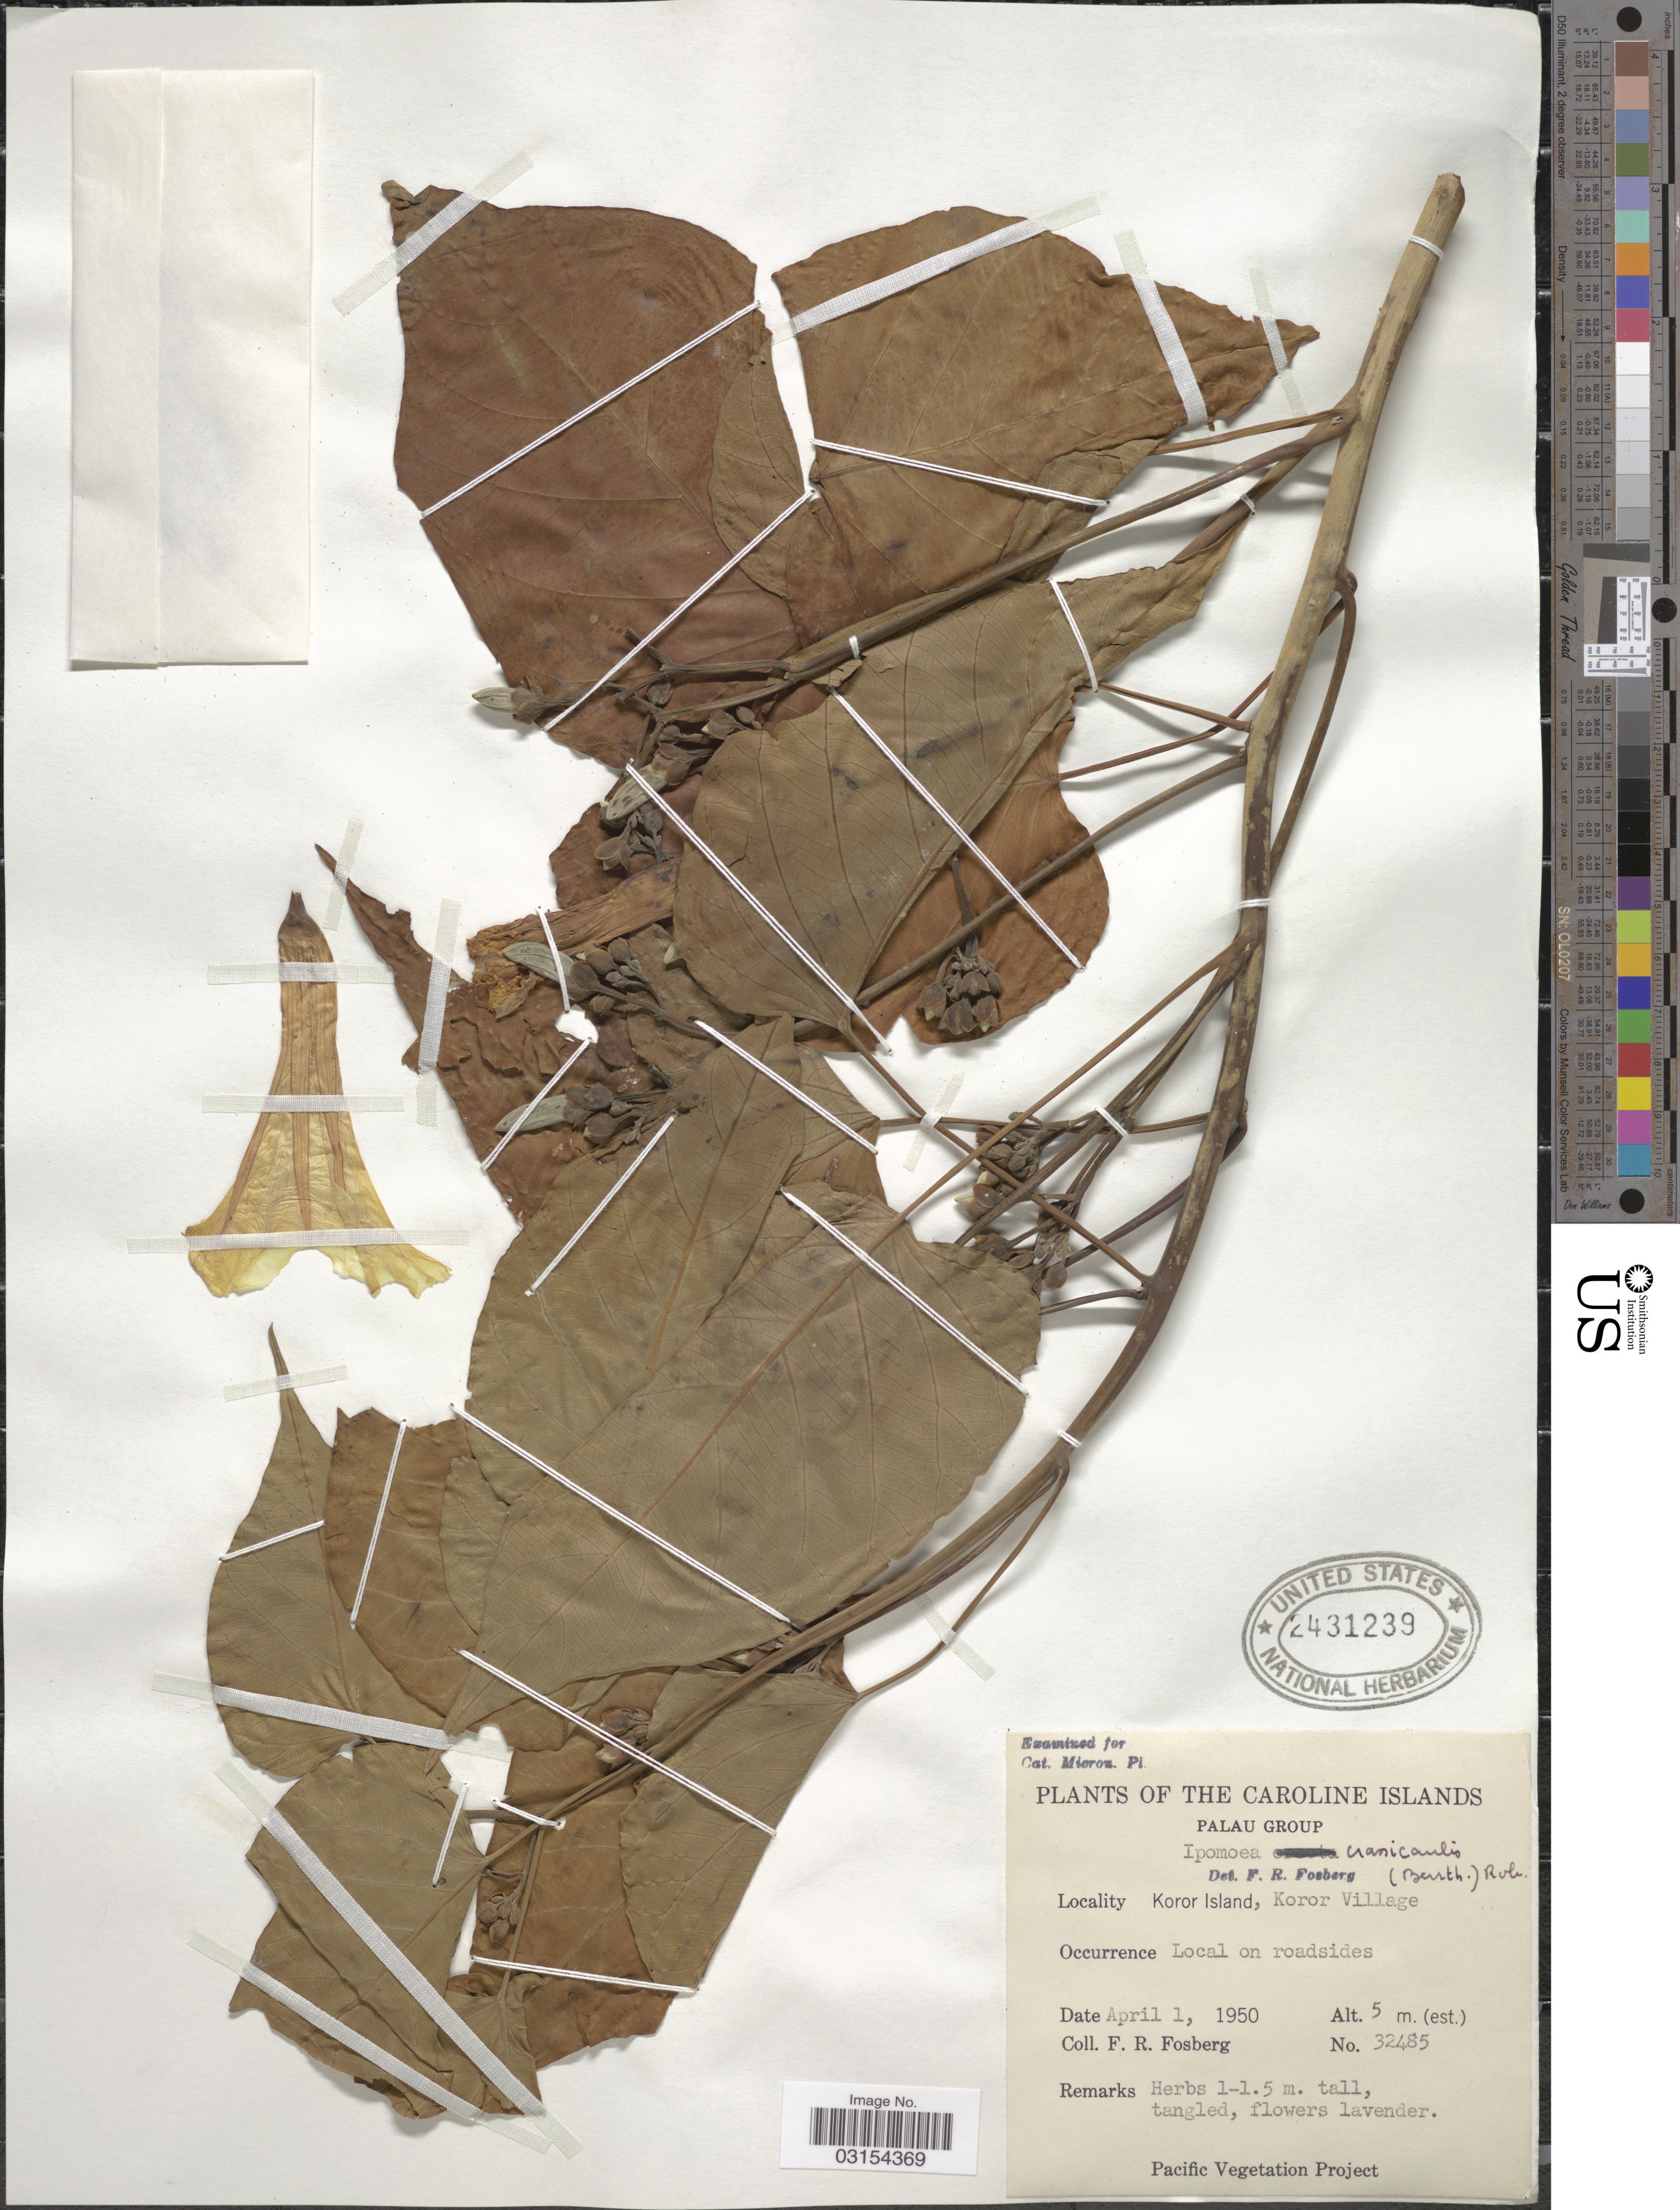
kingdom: Plantae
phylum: Tracheophyta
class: Magnoliopsida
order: Solanales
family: Convolvulaceae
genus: Ipomoea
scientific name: Ipomoea carnea subsp. fistulosa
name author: (Mart. ex Choisy) D.F. Austin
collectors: F. R. Fosberg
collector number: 32485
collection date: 1950-04-01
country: Palau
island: Oreor [Koror]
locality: The Caroline Islands. Palau Group. Koror Island, Koror Village.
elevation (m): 5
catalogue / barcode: US 2431239